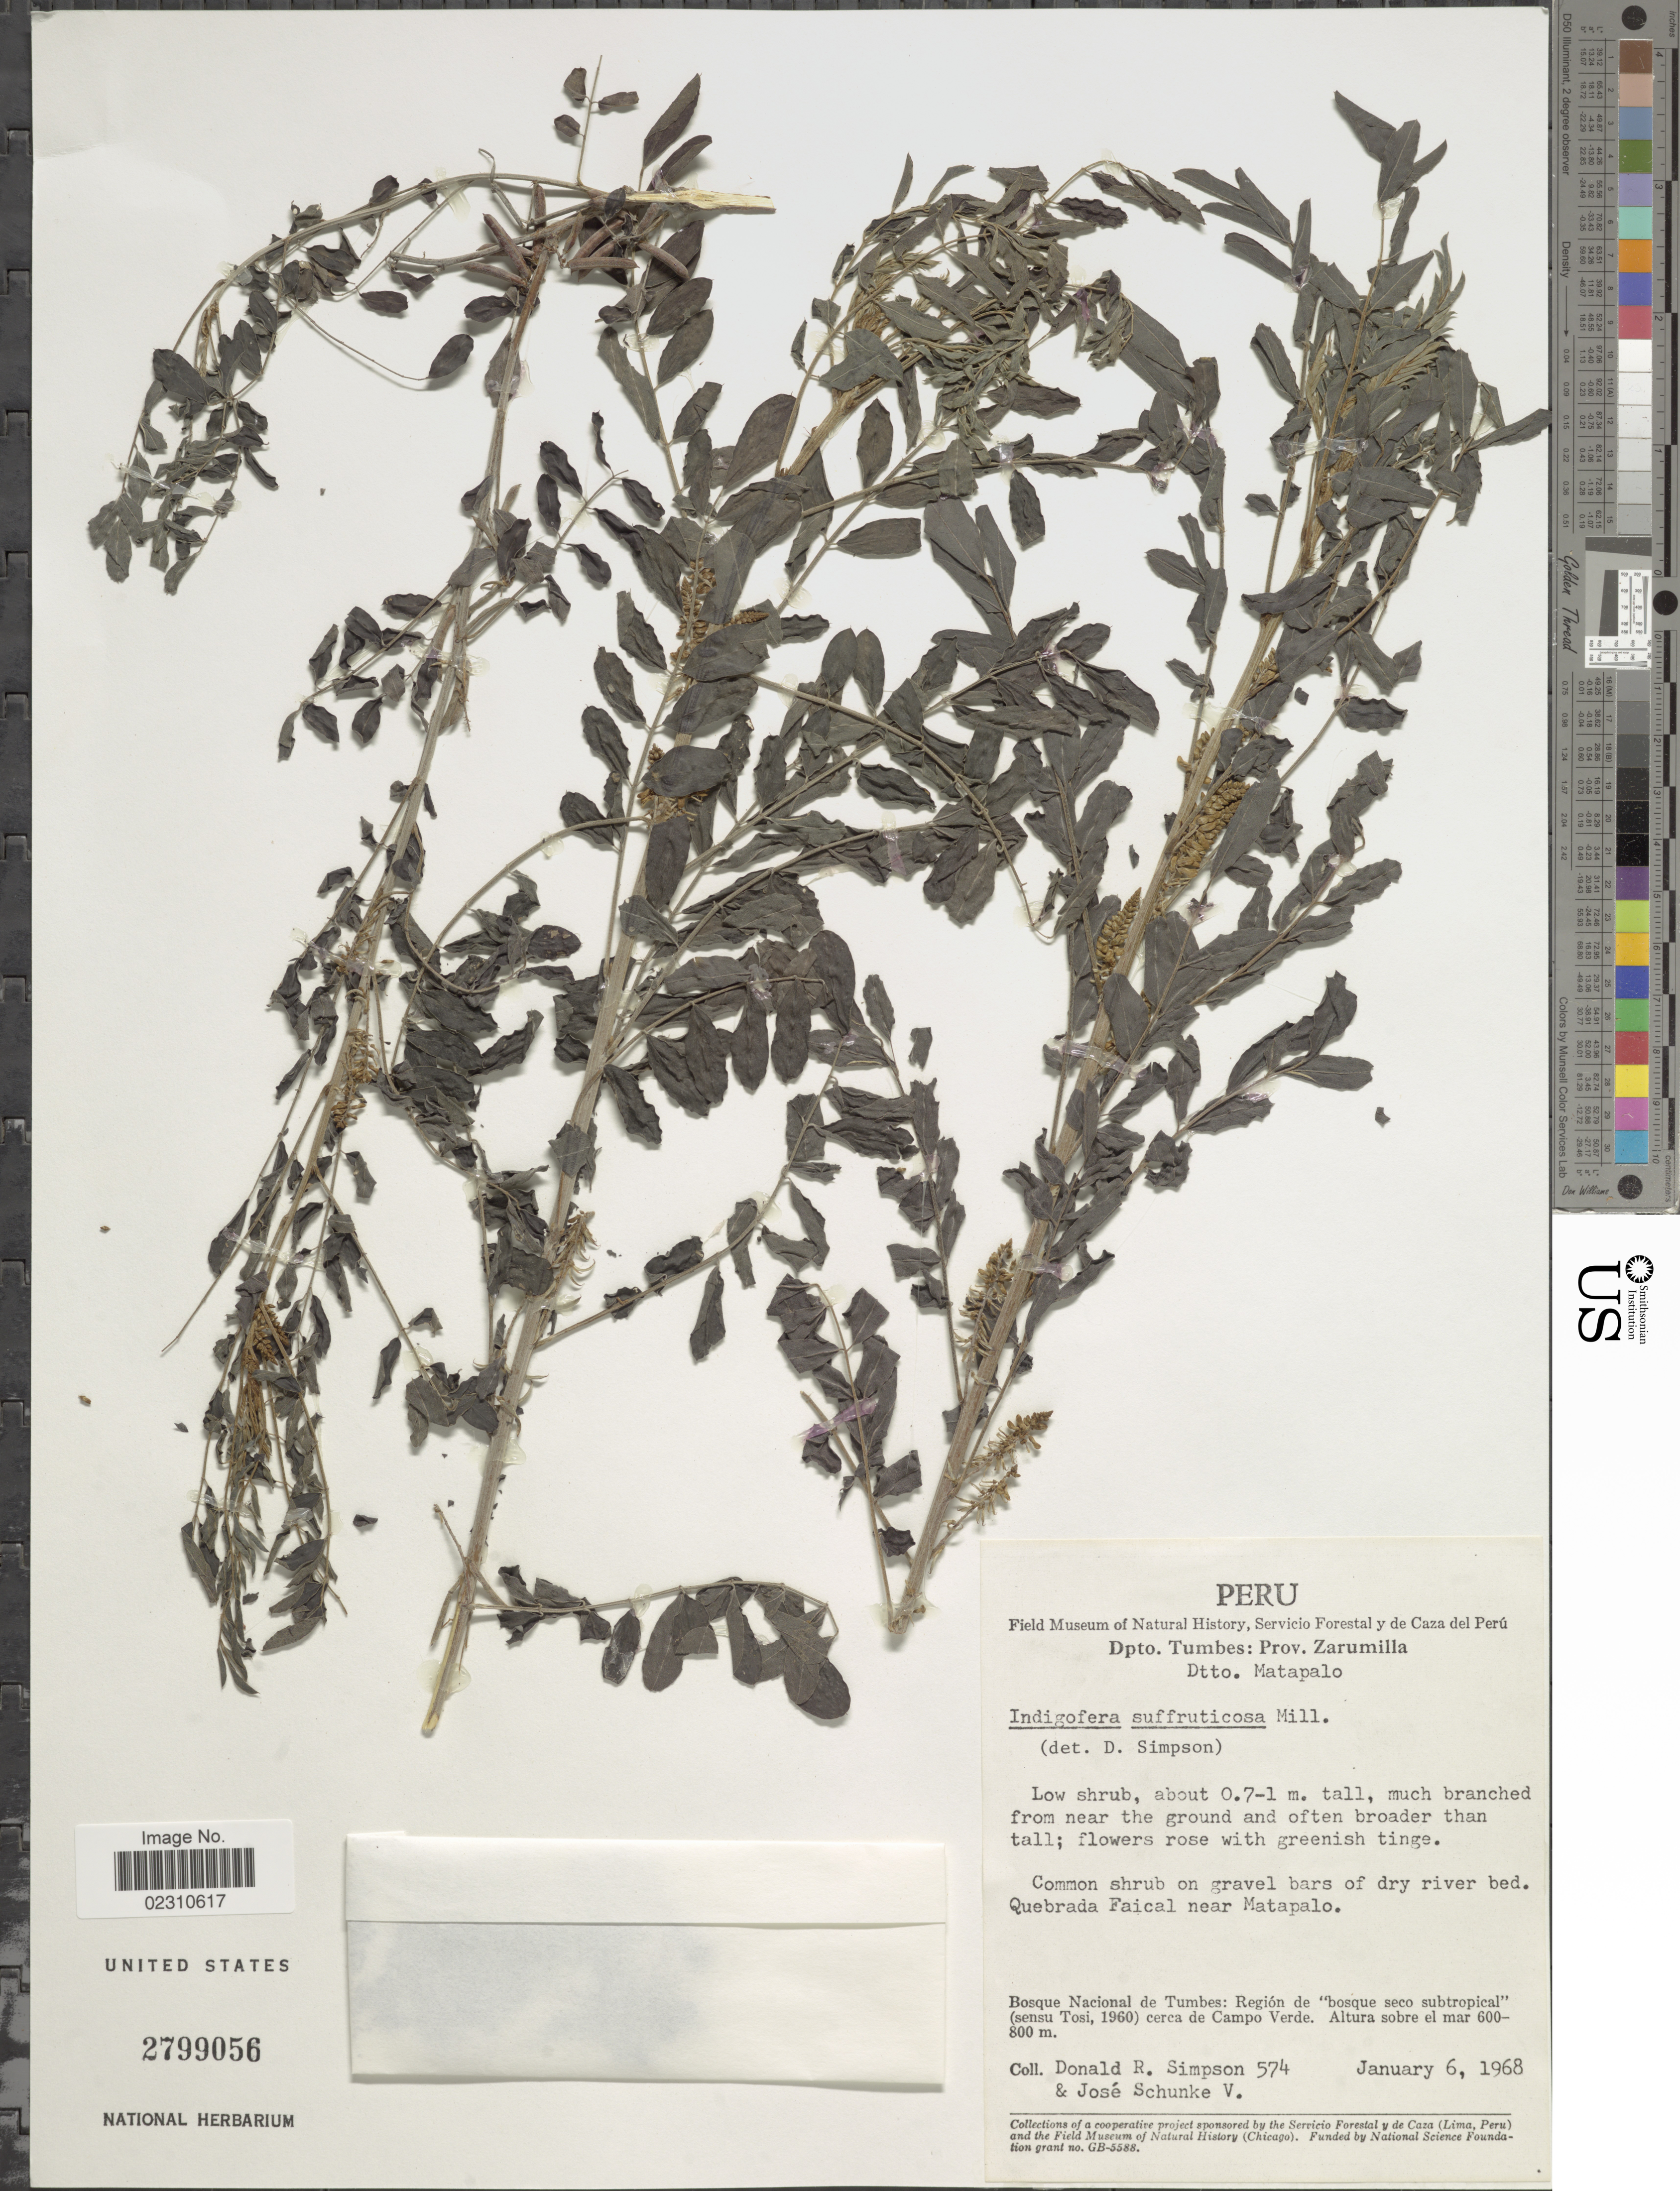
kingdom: Plantae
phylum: Tracheophyta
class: Magnoliopsida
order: Fabales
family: Fabaceae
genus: Indigofera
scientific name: Indigofera suffruticosa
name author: Mill.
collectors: D. R. Simpson & J. Schunke Vigo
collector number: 574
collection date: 1968-01-06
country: Peru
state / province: Tumbes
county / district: Zarumilla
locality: Dpto. Tumbes: Prov. Zarumilla. Bosque Nacioanal de Tumbes: region de "bosque seco subtropical" (sensu Tosi, 1960) cerca de campo Verde.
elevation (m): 600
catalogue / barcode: US 2799056